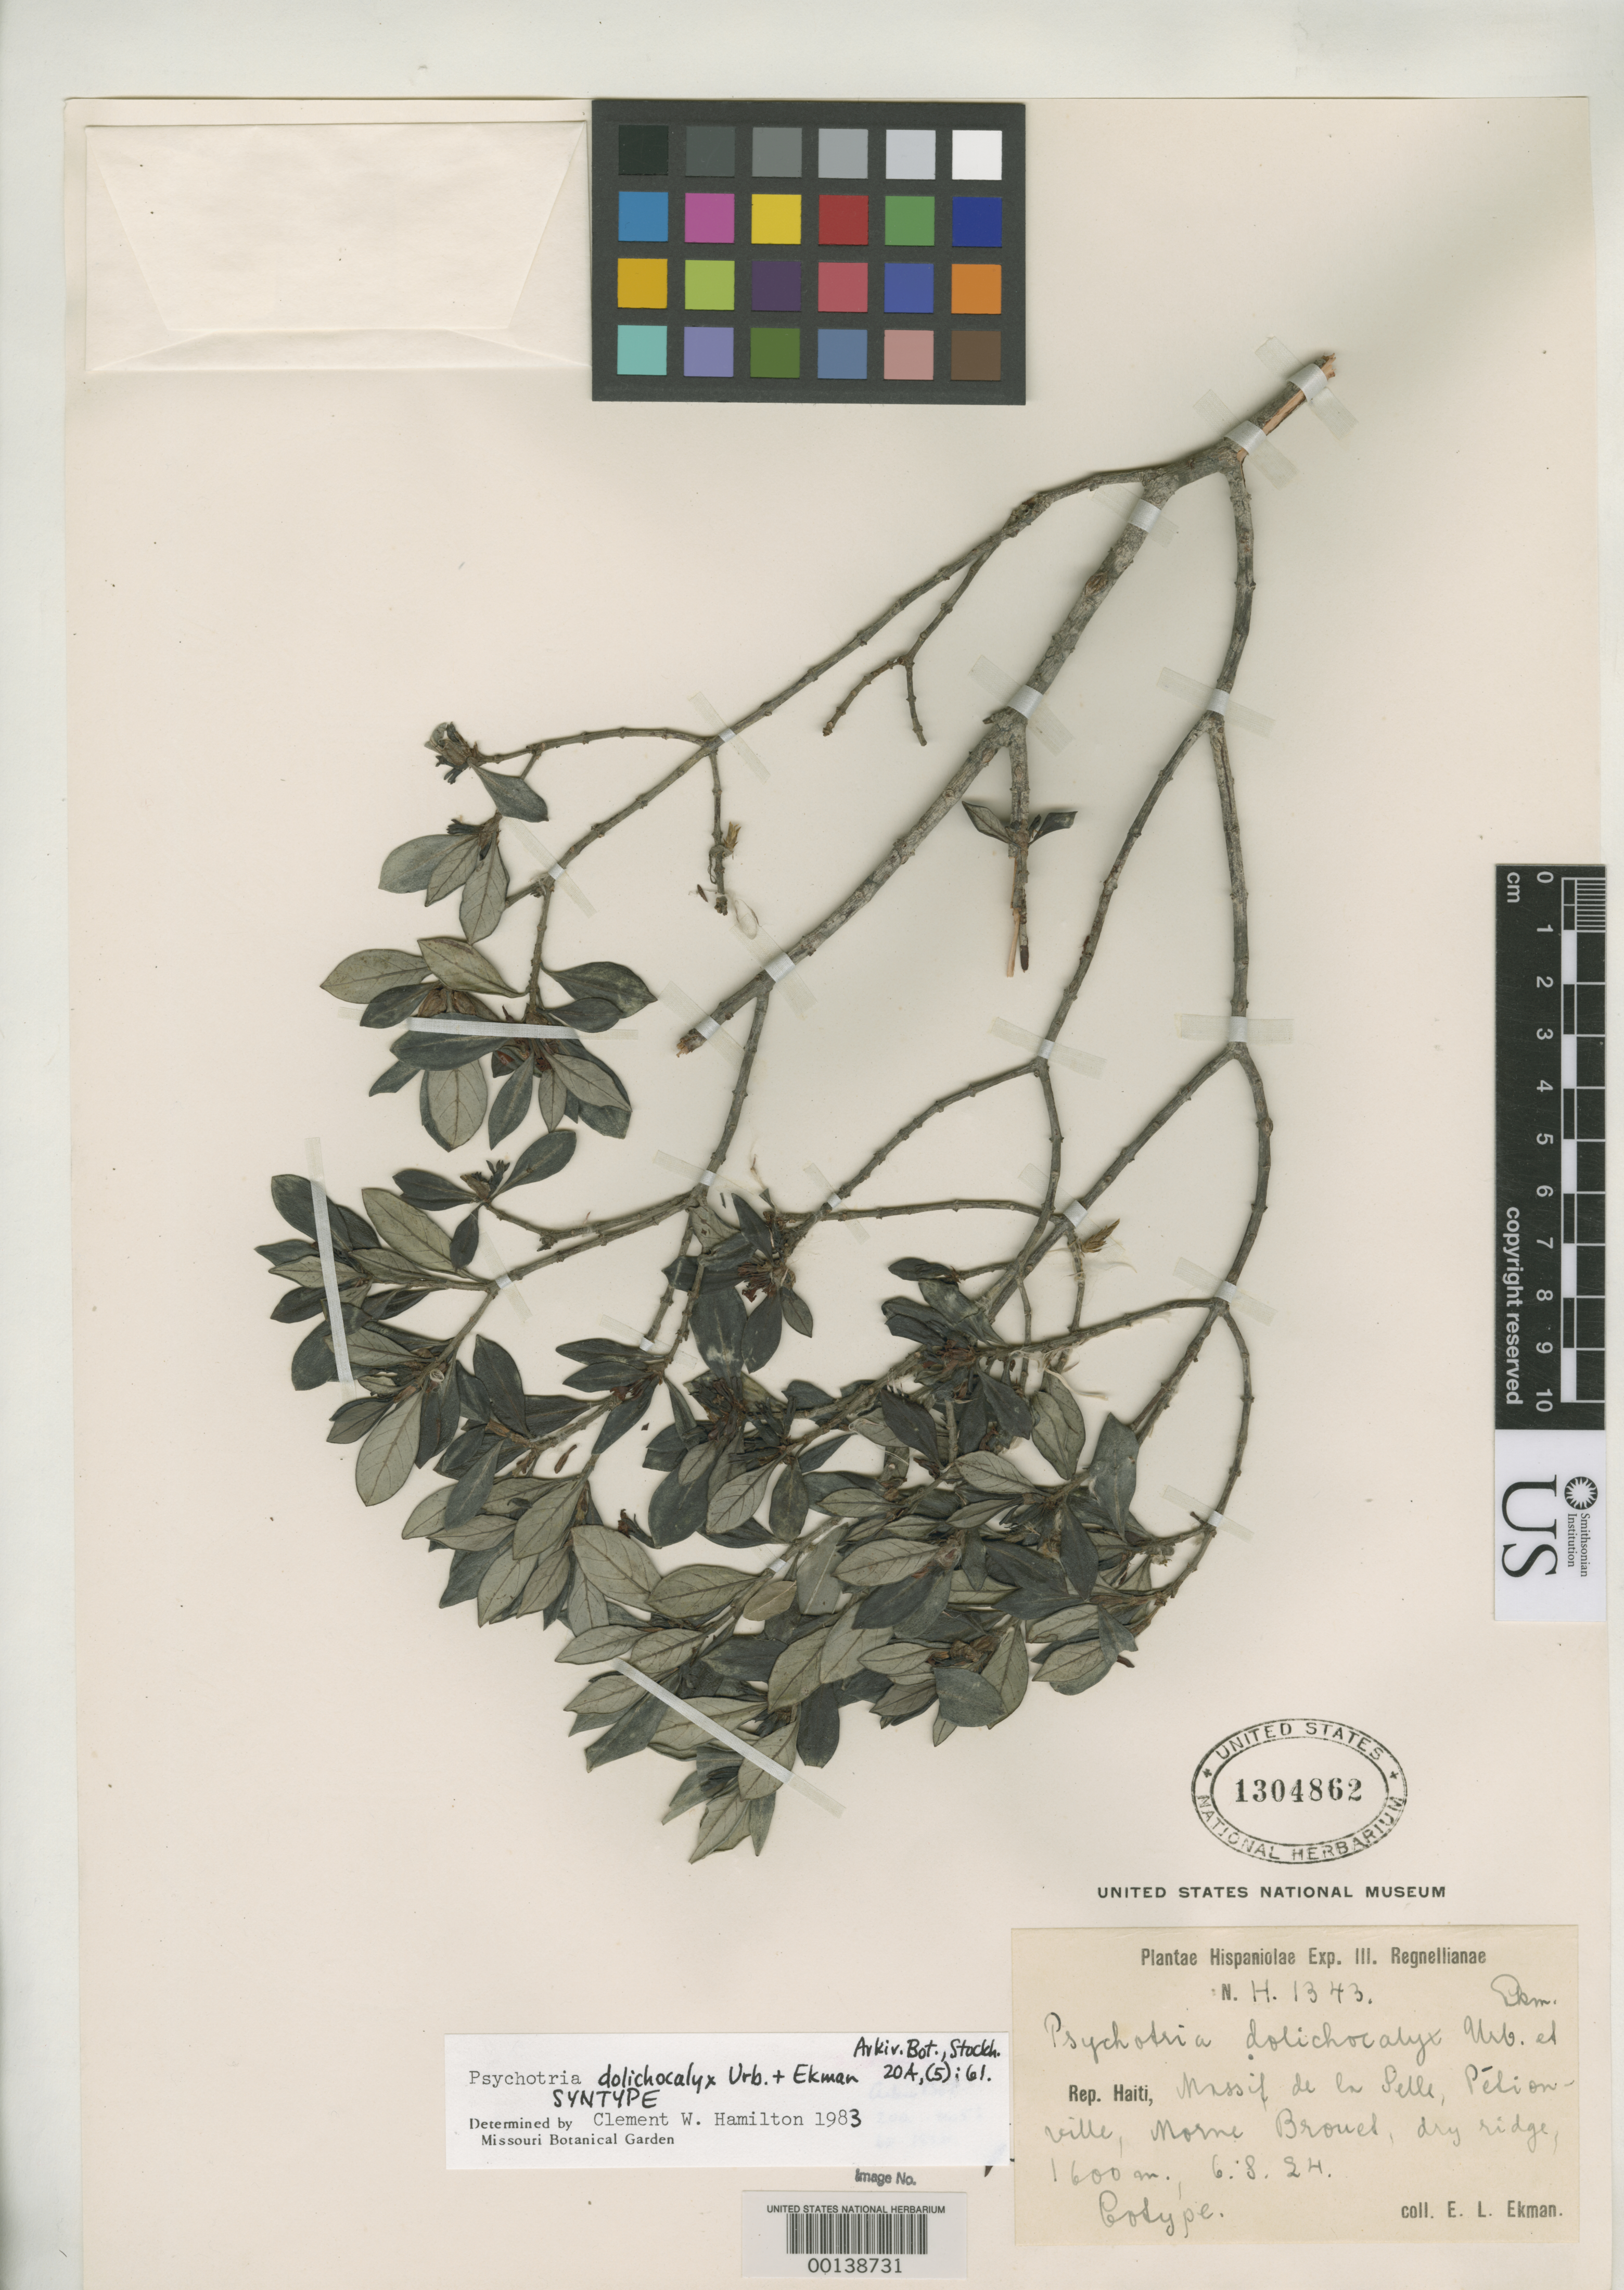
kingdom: Plantae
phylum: Tracheophyta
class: Magnoliopsida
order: Gentianales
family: Rubiaceae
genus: Psychotria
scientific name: Psychotria dolichocalyx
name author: Urb. & Ekman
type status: Isotype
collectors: E. L. Ekman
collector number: H 1343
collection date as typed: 06 Aug 1924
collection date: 1924-08-06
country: Haiti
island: Hispaniola Island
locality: Massif de La Selle, Morne Brouet.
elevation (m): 1600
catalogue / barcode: US 1304862